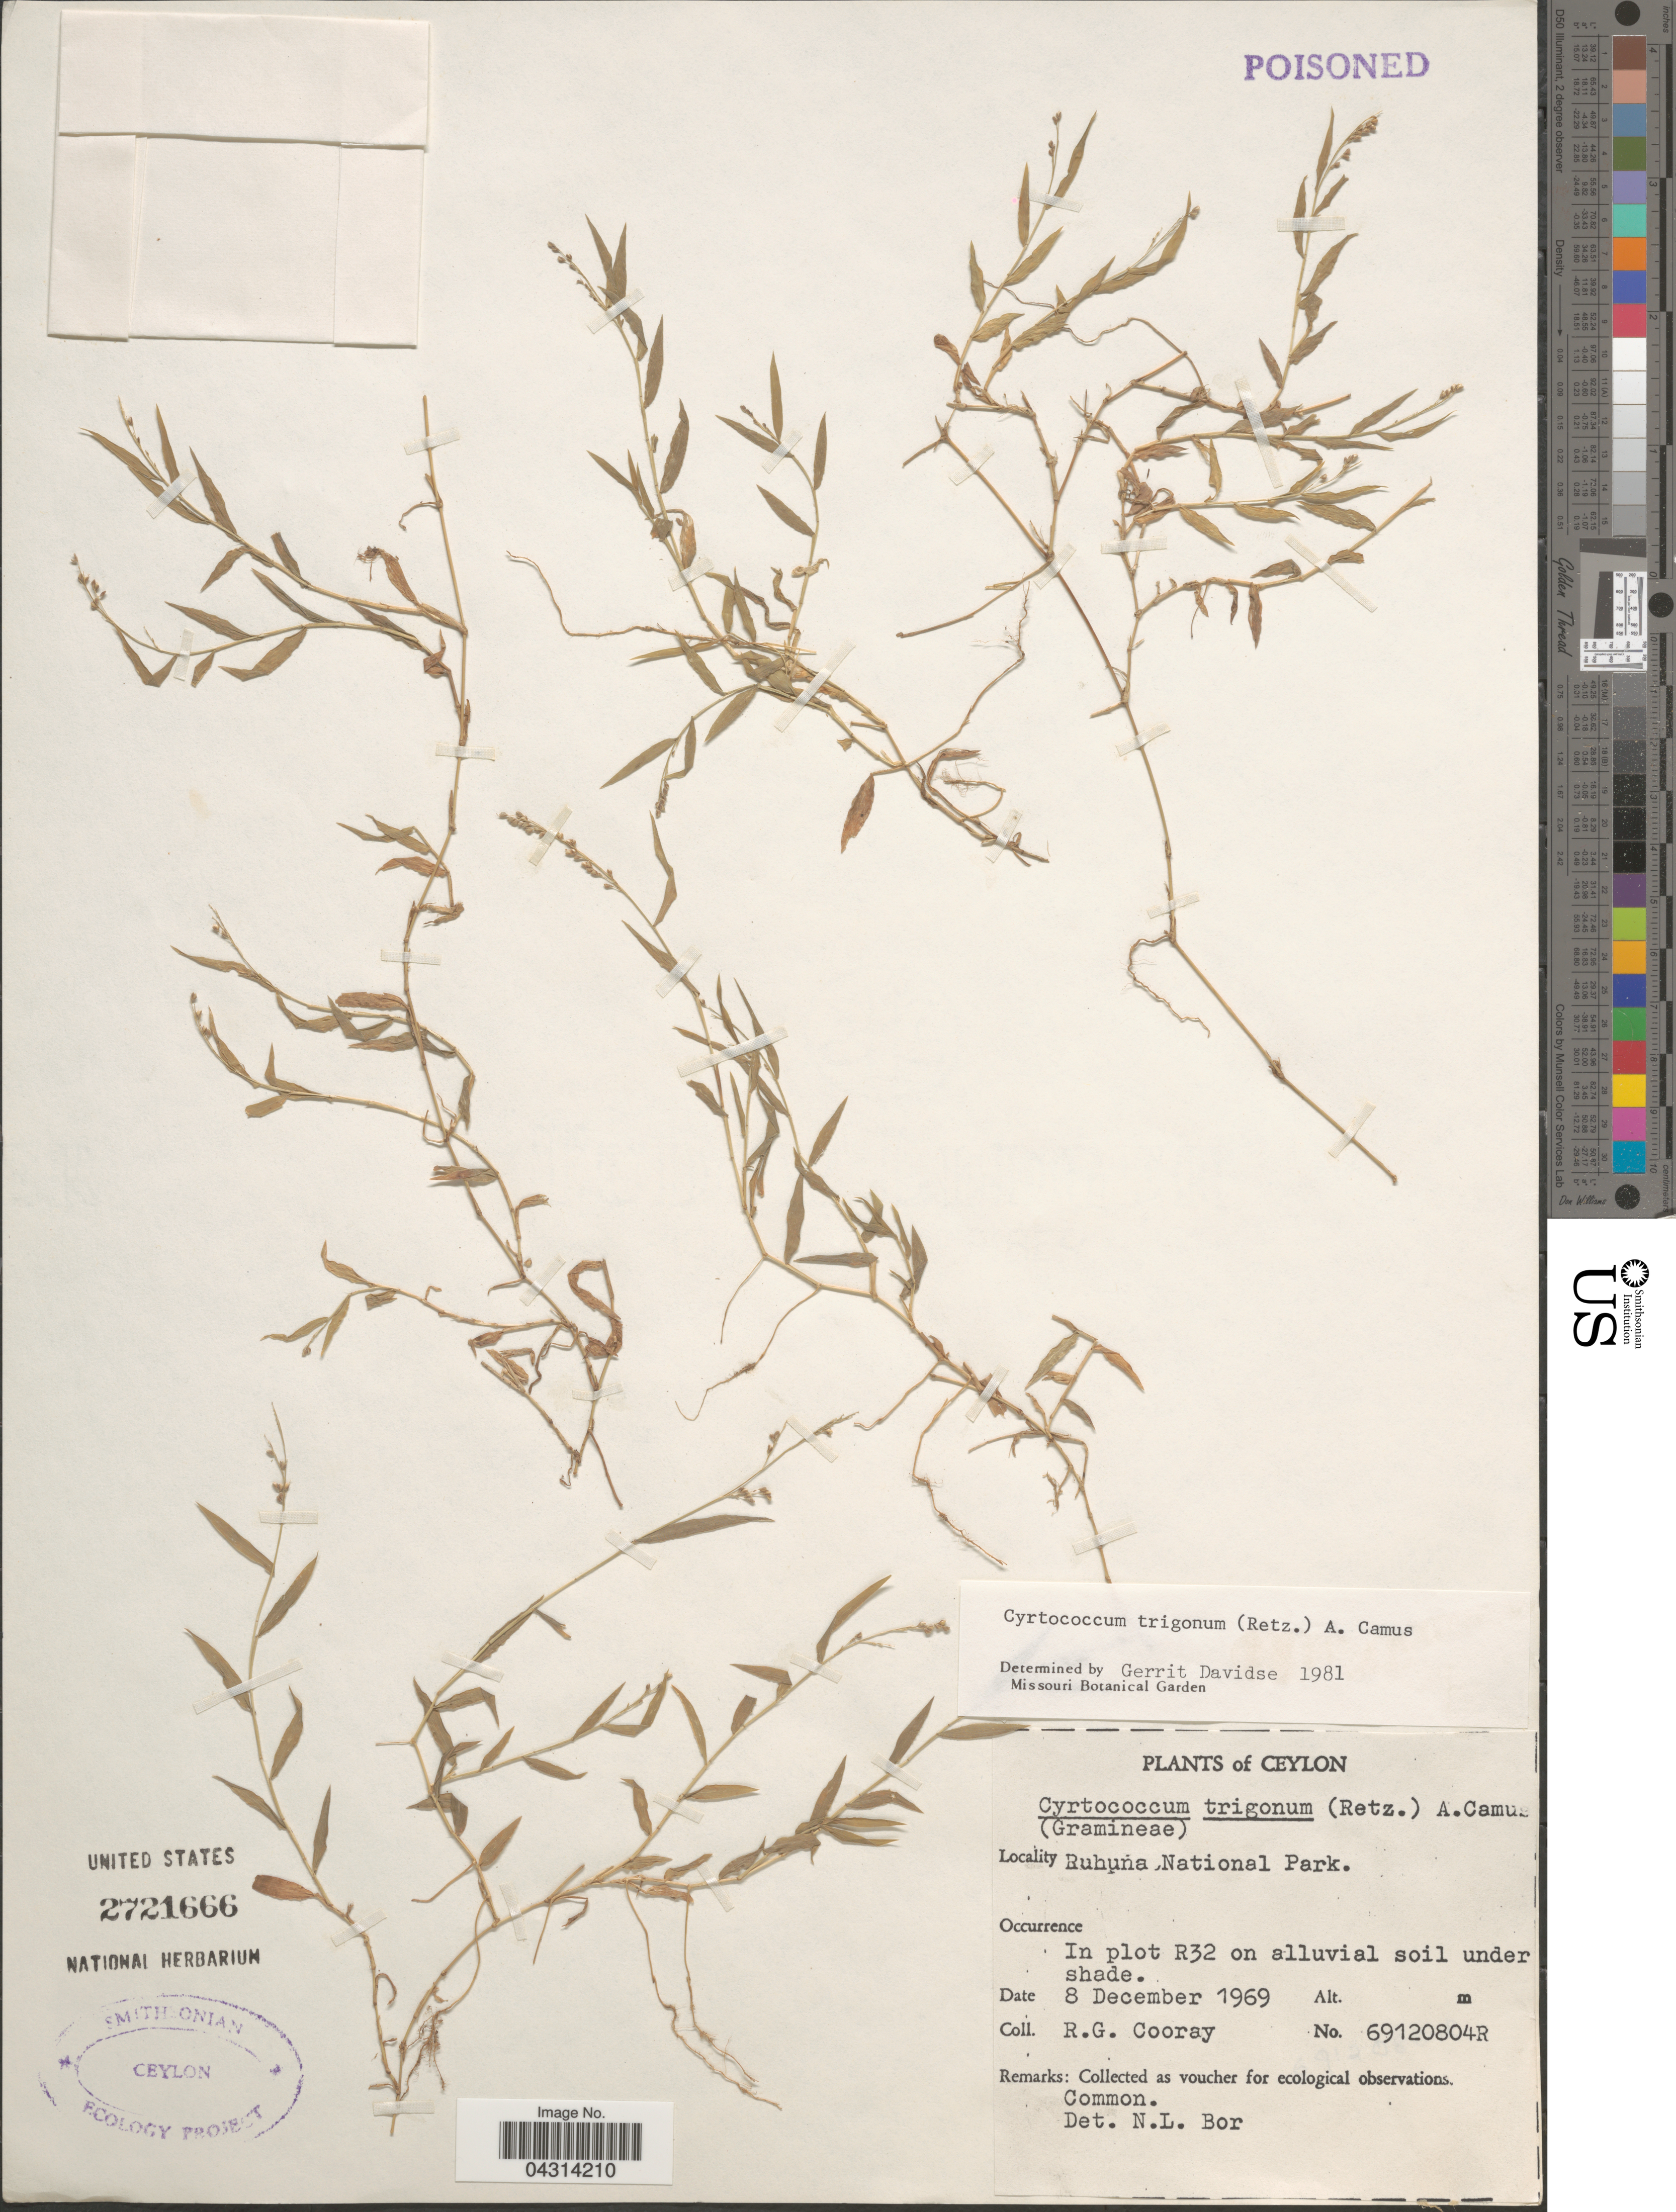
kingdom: Plantae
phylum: Tracheophyta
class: Liliopsida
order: Poales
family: Poaceae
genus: Cyrtococcum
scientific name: Cyrtococcum trigonum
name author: (Retz.) A. Camus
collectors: R. Cooray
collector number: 69120804R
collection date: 1969-12-08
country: Sri Lanka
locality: Ceylon. Ruhuna National Park. In plot R32 on alluvial soil under shade.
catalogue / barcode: US 2721666